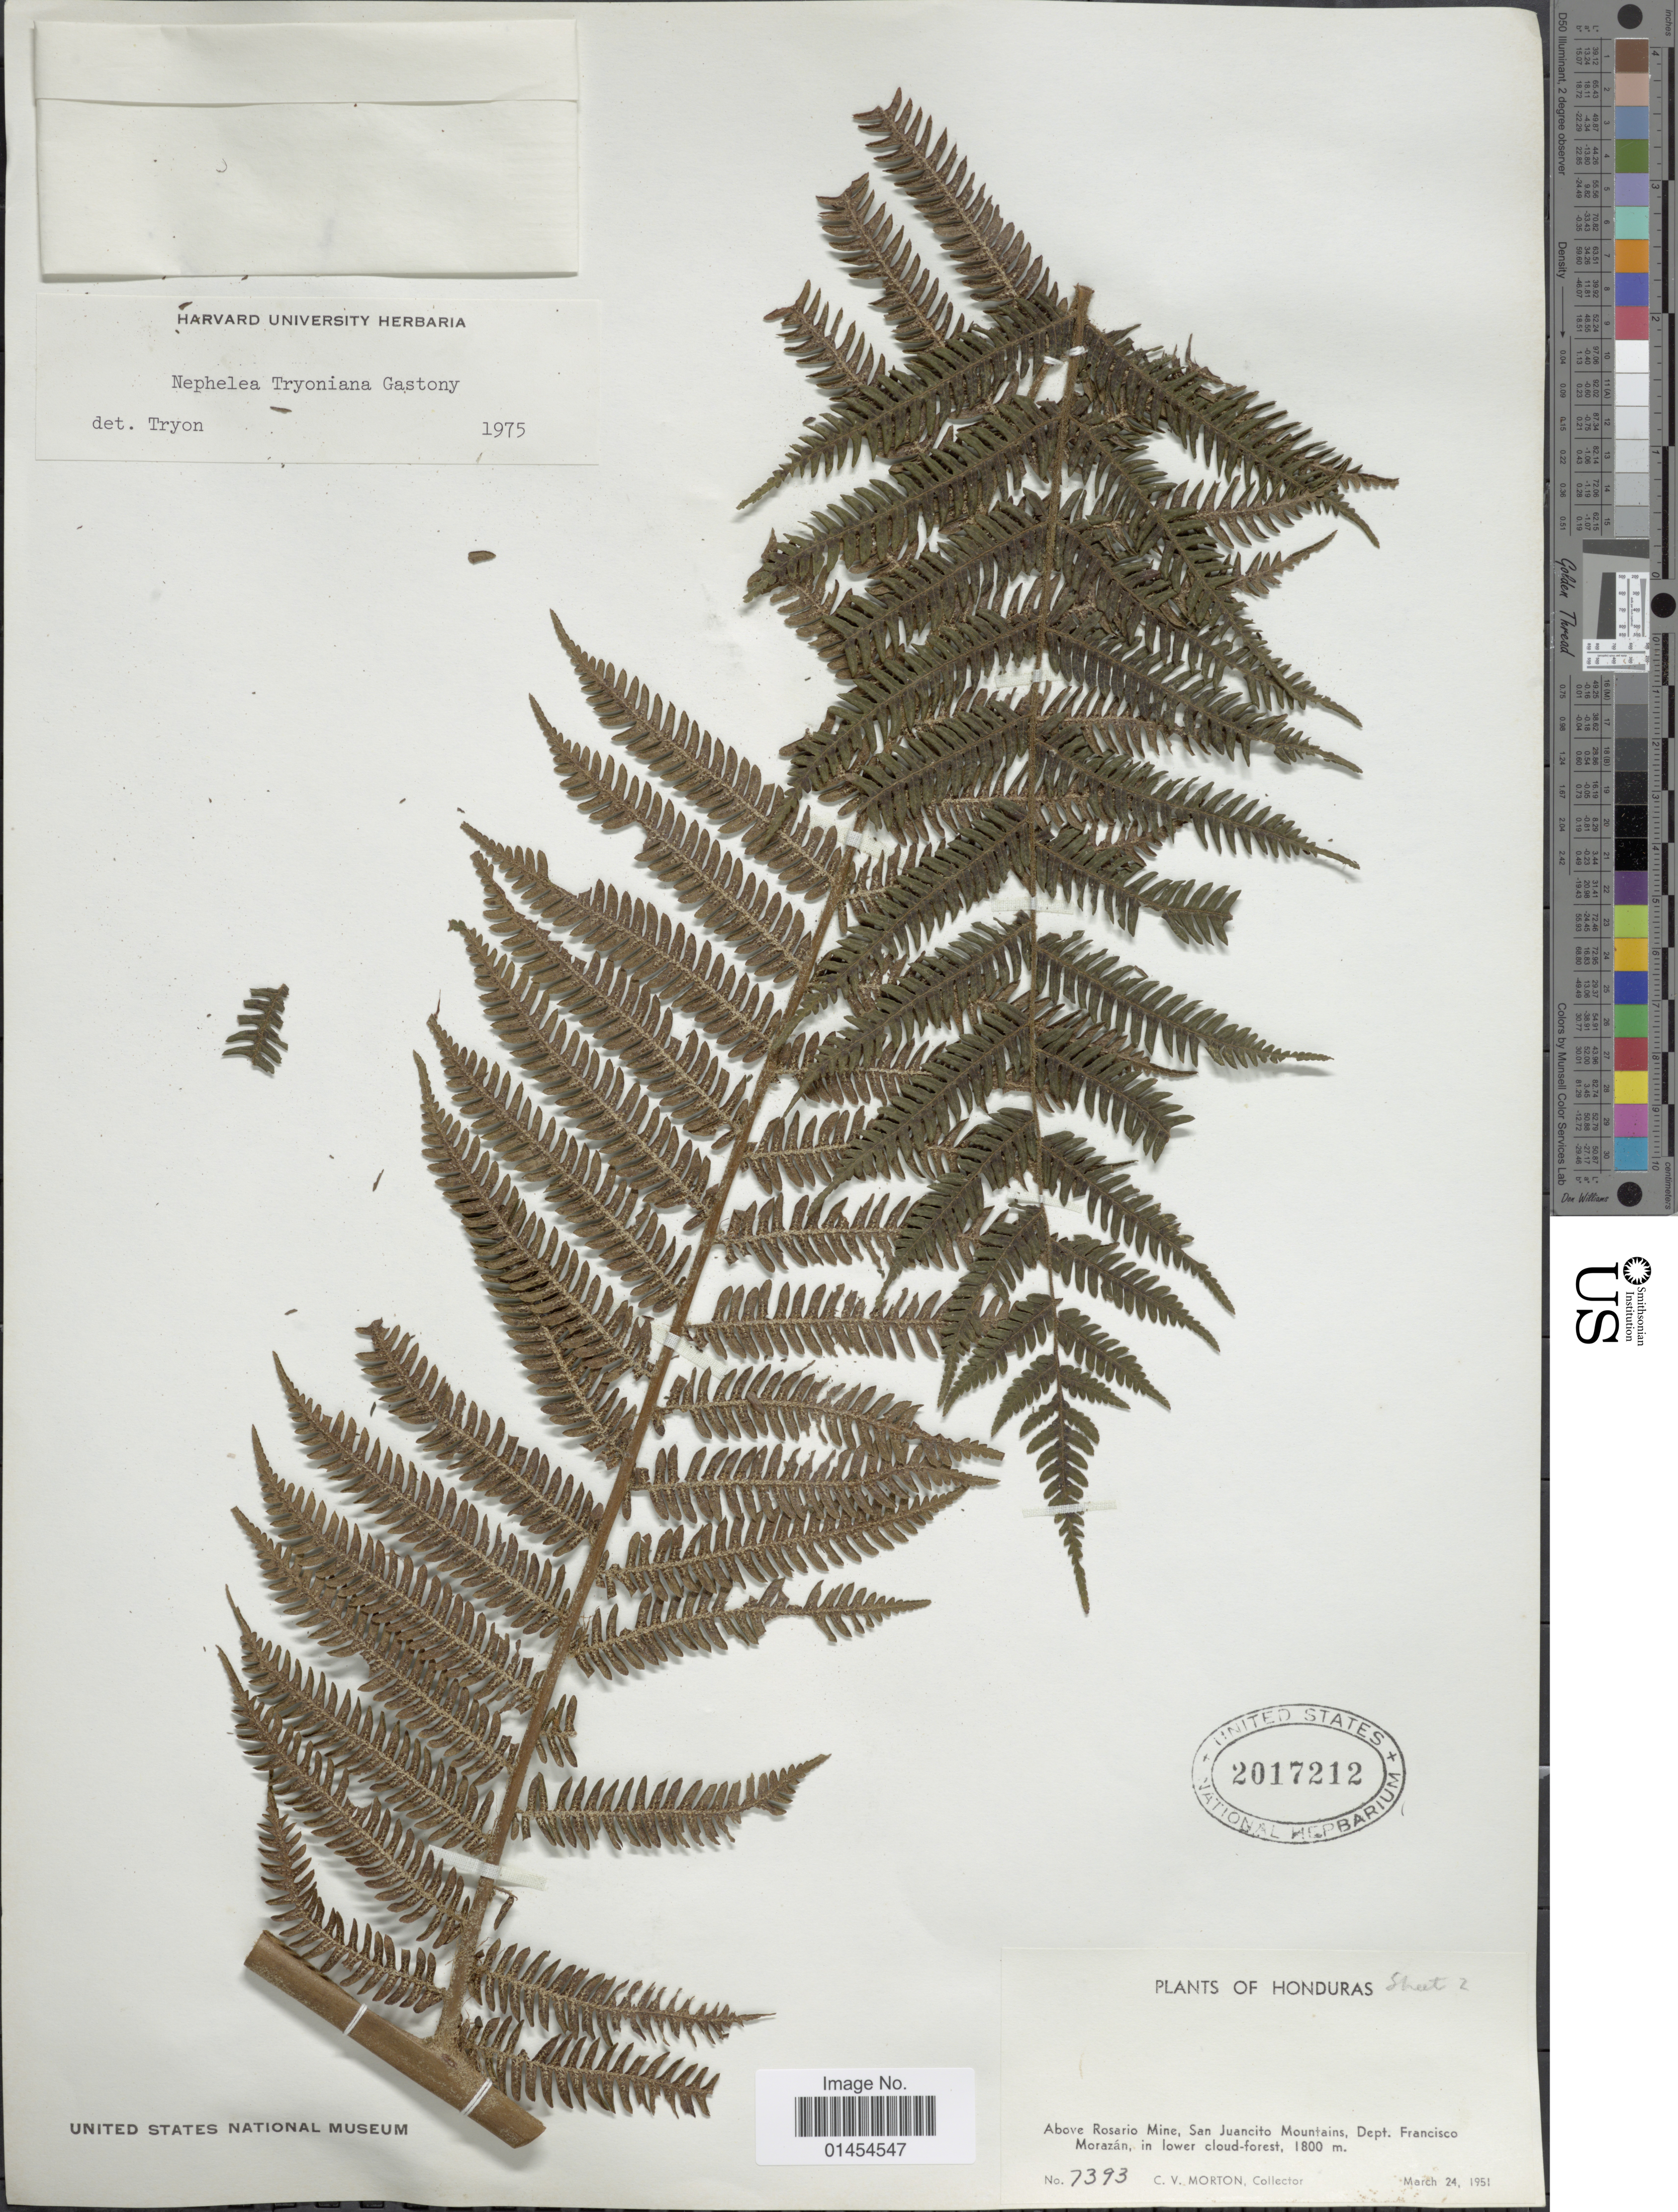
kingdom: Plantae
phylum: Tracheophyta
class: Polypodiopsida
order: Cyatheales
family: Cyatheaceae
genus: Alsophila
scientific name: Alsophila tryoniana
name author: (Gastony) D.S. Conant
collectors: C. V. Morton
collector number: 7393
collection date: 1951-03-24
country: Honduras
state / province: Fco. Morazán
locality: Above Rosario Mine, San Juancito Mountains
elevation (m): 1800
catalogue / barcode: US 2017212